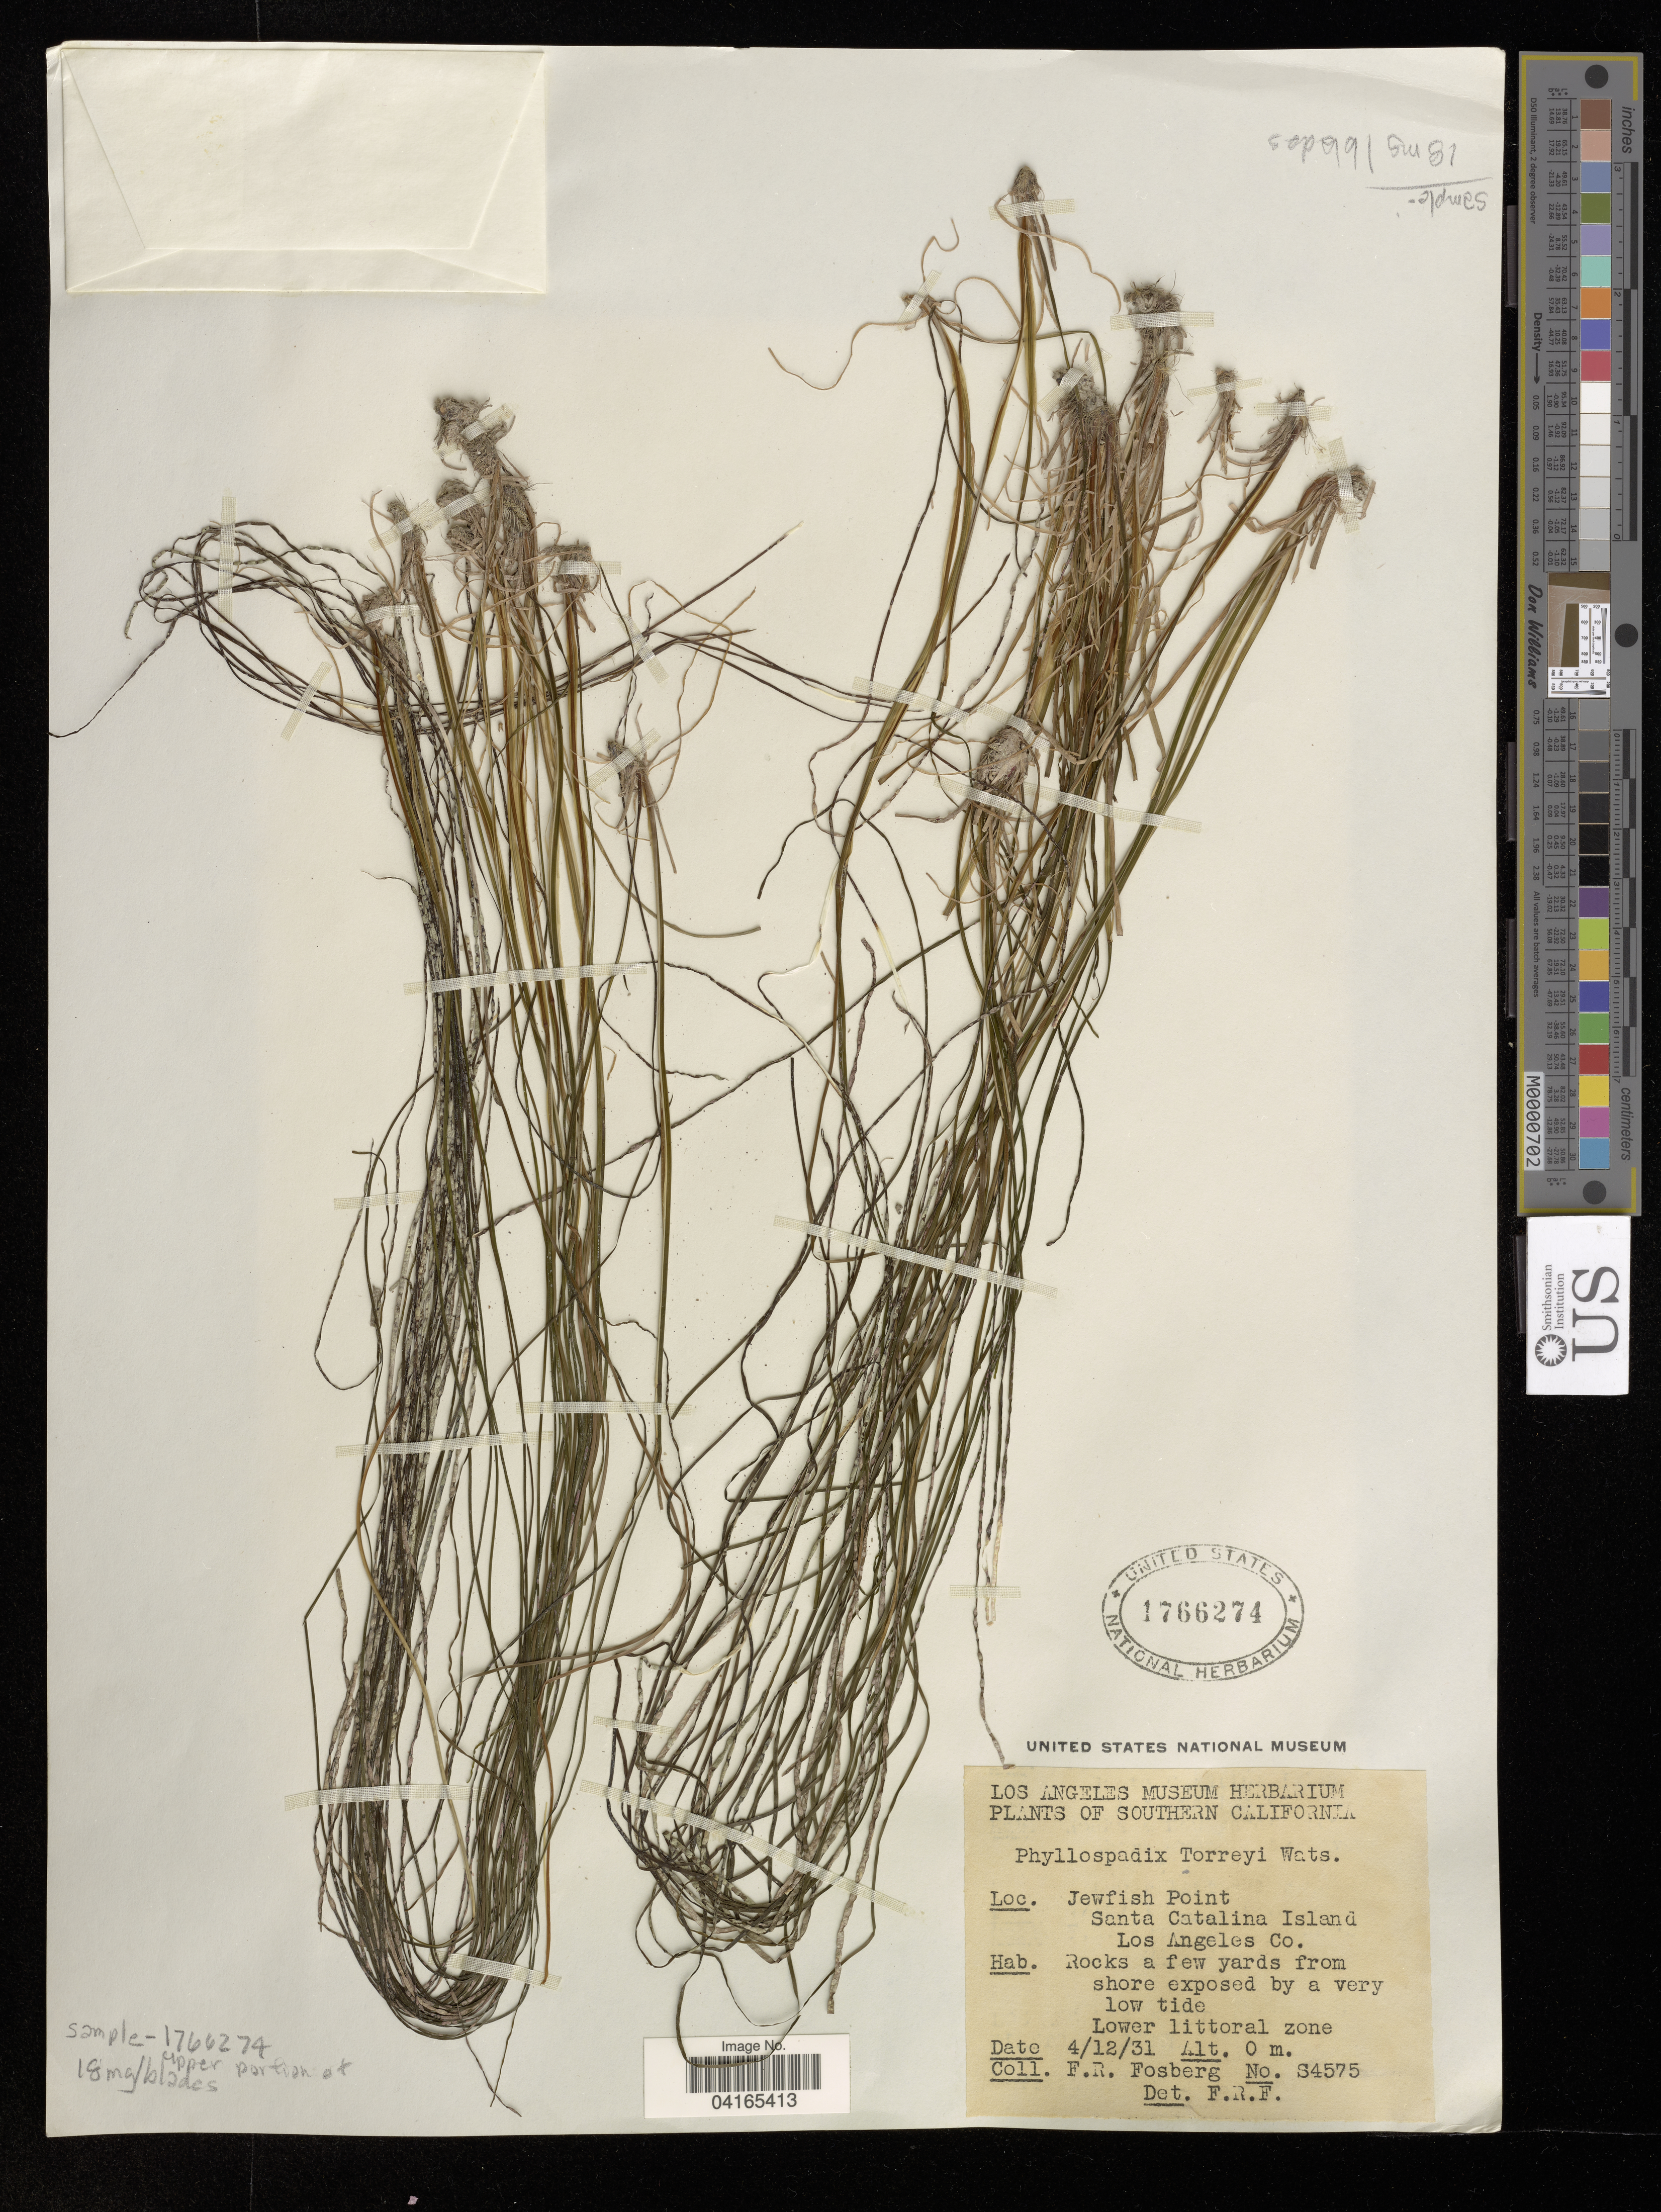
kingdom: Plantae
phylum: Tracheophyta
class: Liliopsida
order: Alismatales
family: Zosteraceae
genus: Phyllospadix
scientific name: Phyllospadix torreyi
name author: S. Watson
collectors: F. R. Fosberg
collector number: S4575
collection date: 1931-12-04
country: United States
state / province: California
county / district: Los Angeles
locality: Southern California. Jewfish Point Santa Catalina Island. Los Angeles Co.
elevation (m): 0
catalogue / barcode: US 1766274